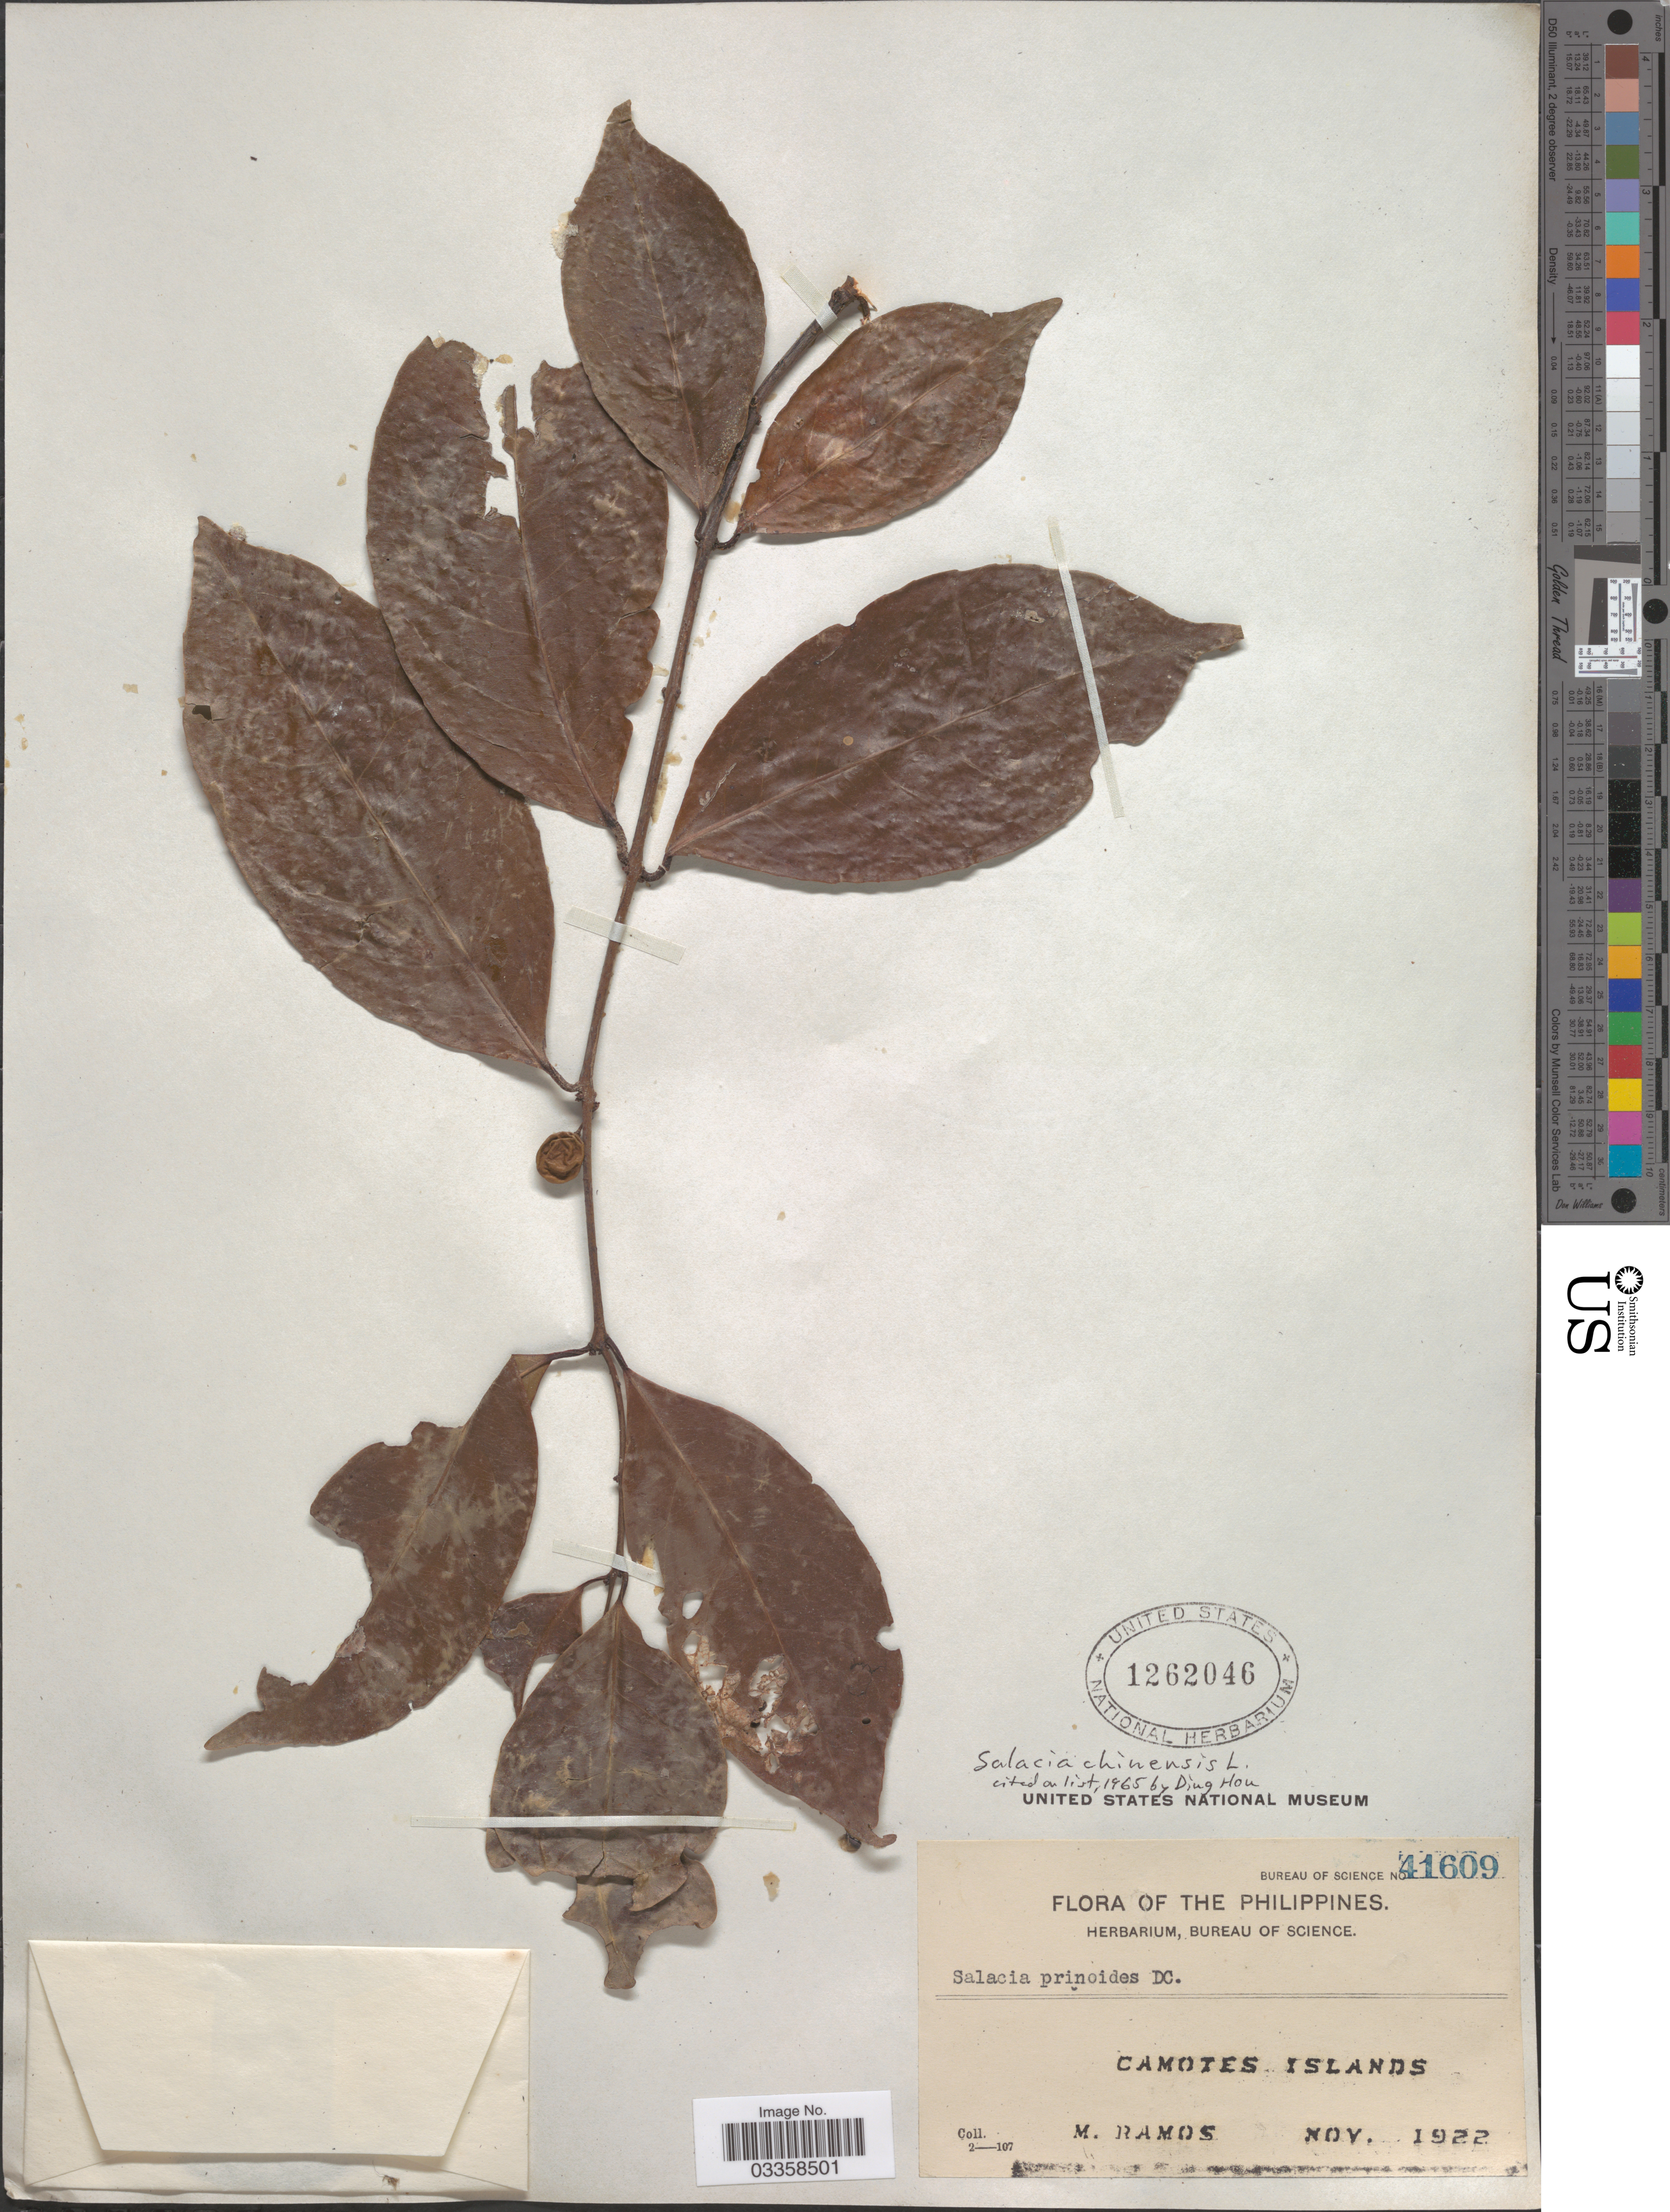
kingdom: Plantae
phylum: Tracheophyta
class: Magnoliopsida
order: Celastrales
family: Celastraceae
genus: Salacia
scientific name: Salacia chinensis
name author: L.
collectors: M. Ramos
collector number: Bureau of Science 41609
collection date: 1922-11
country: Philippines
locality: Camotes Islands.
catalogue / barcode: US 1262046